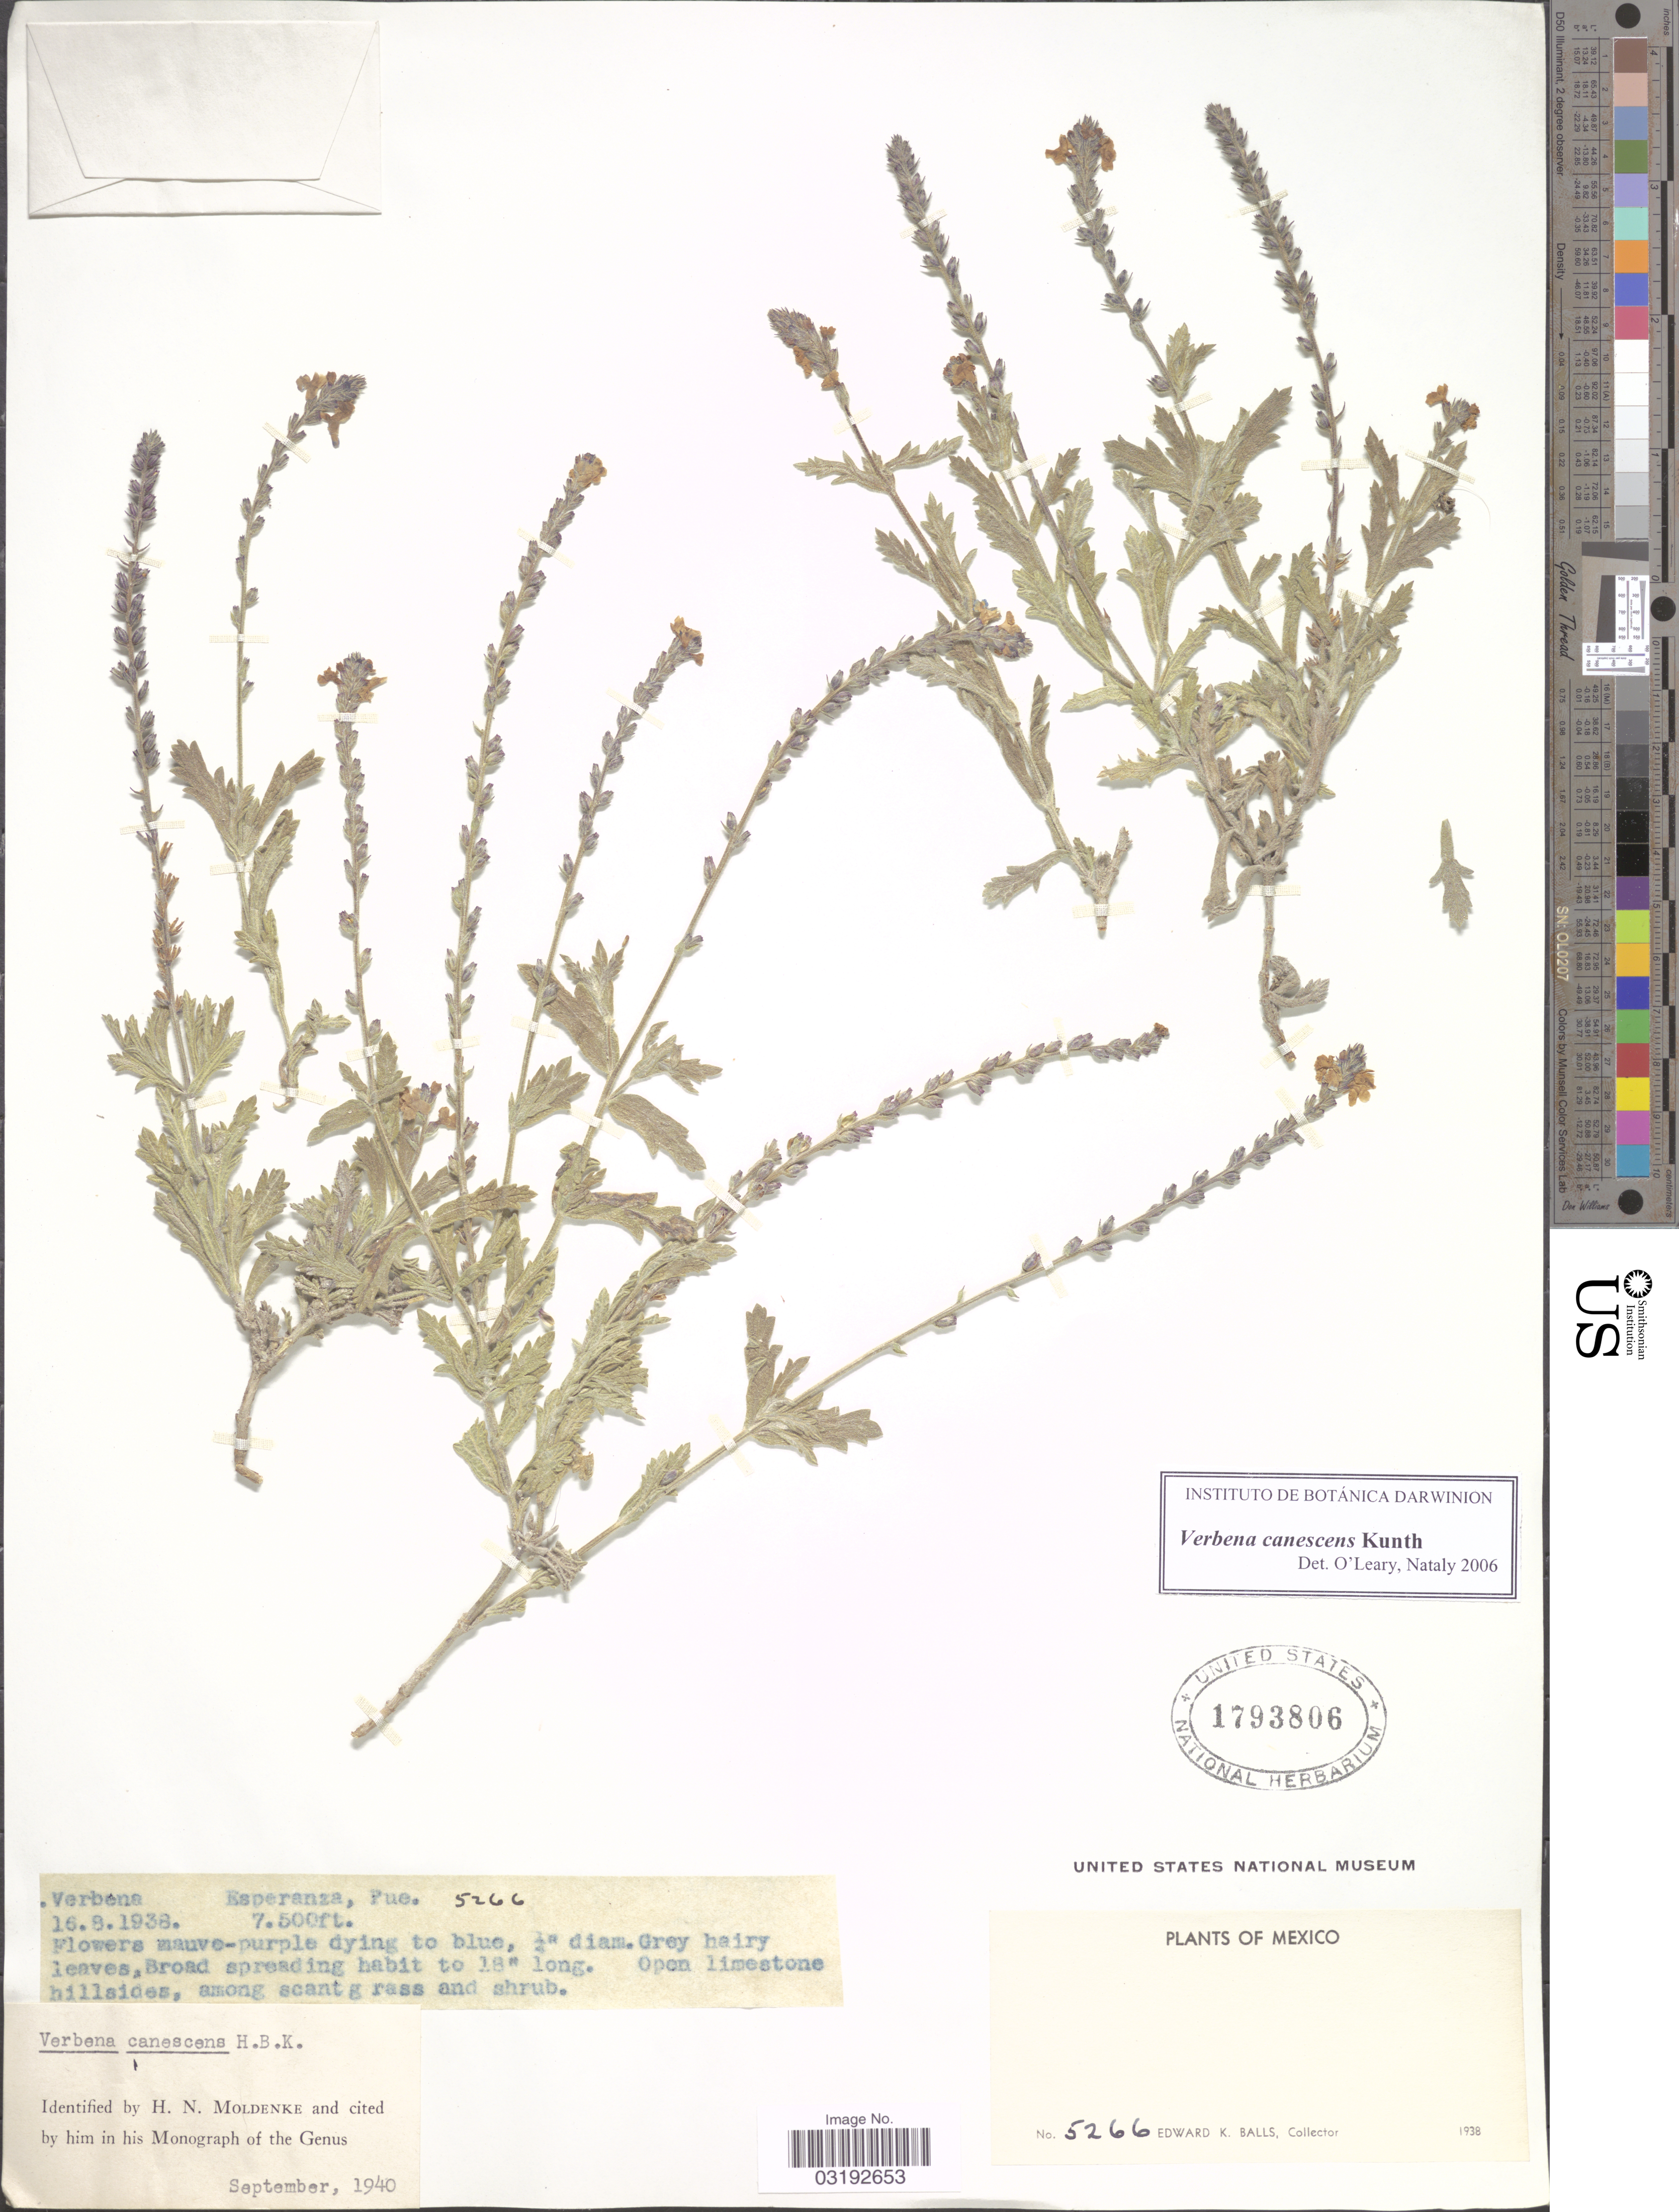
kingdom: Plantae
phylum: Tracheophyta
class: Magnoliopsida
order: Lamiales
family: Verbenaceae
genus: Verbena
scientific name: Verbena canescens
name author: Kunth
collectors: E. K. Balls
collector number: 5266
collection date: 1938-08-16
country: Mexico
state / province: Puebla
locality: Esperanza. Open limestone hillsides.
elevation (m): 2286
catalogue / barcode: US 1793806